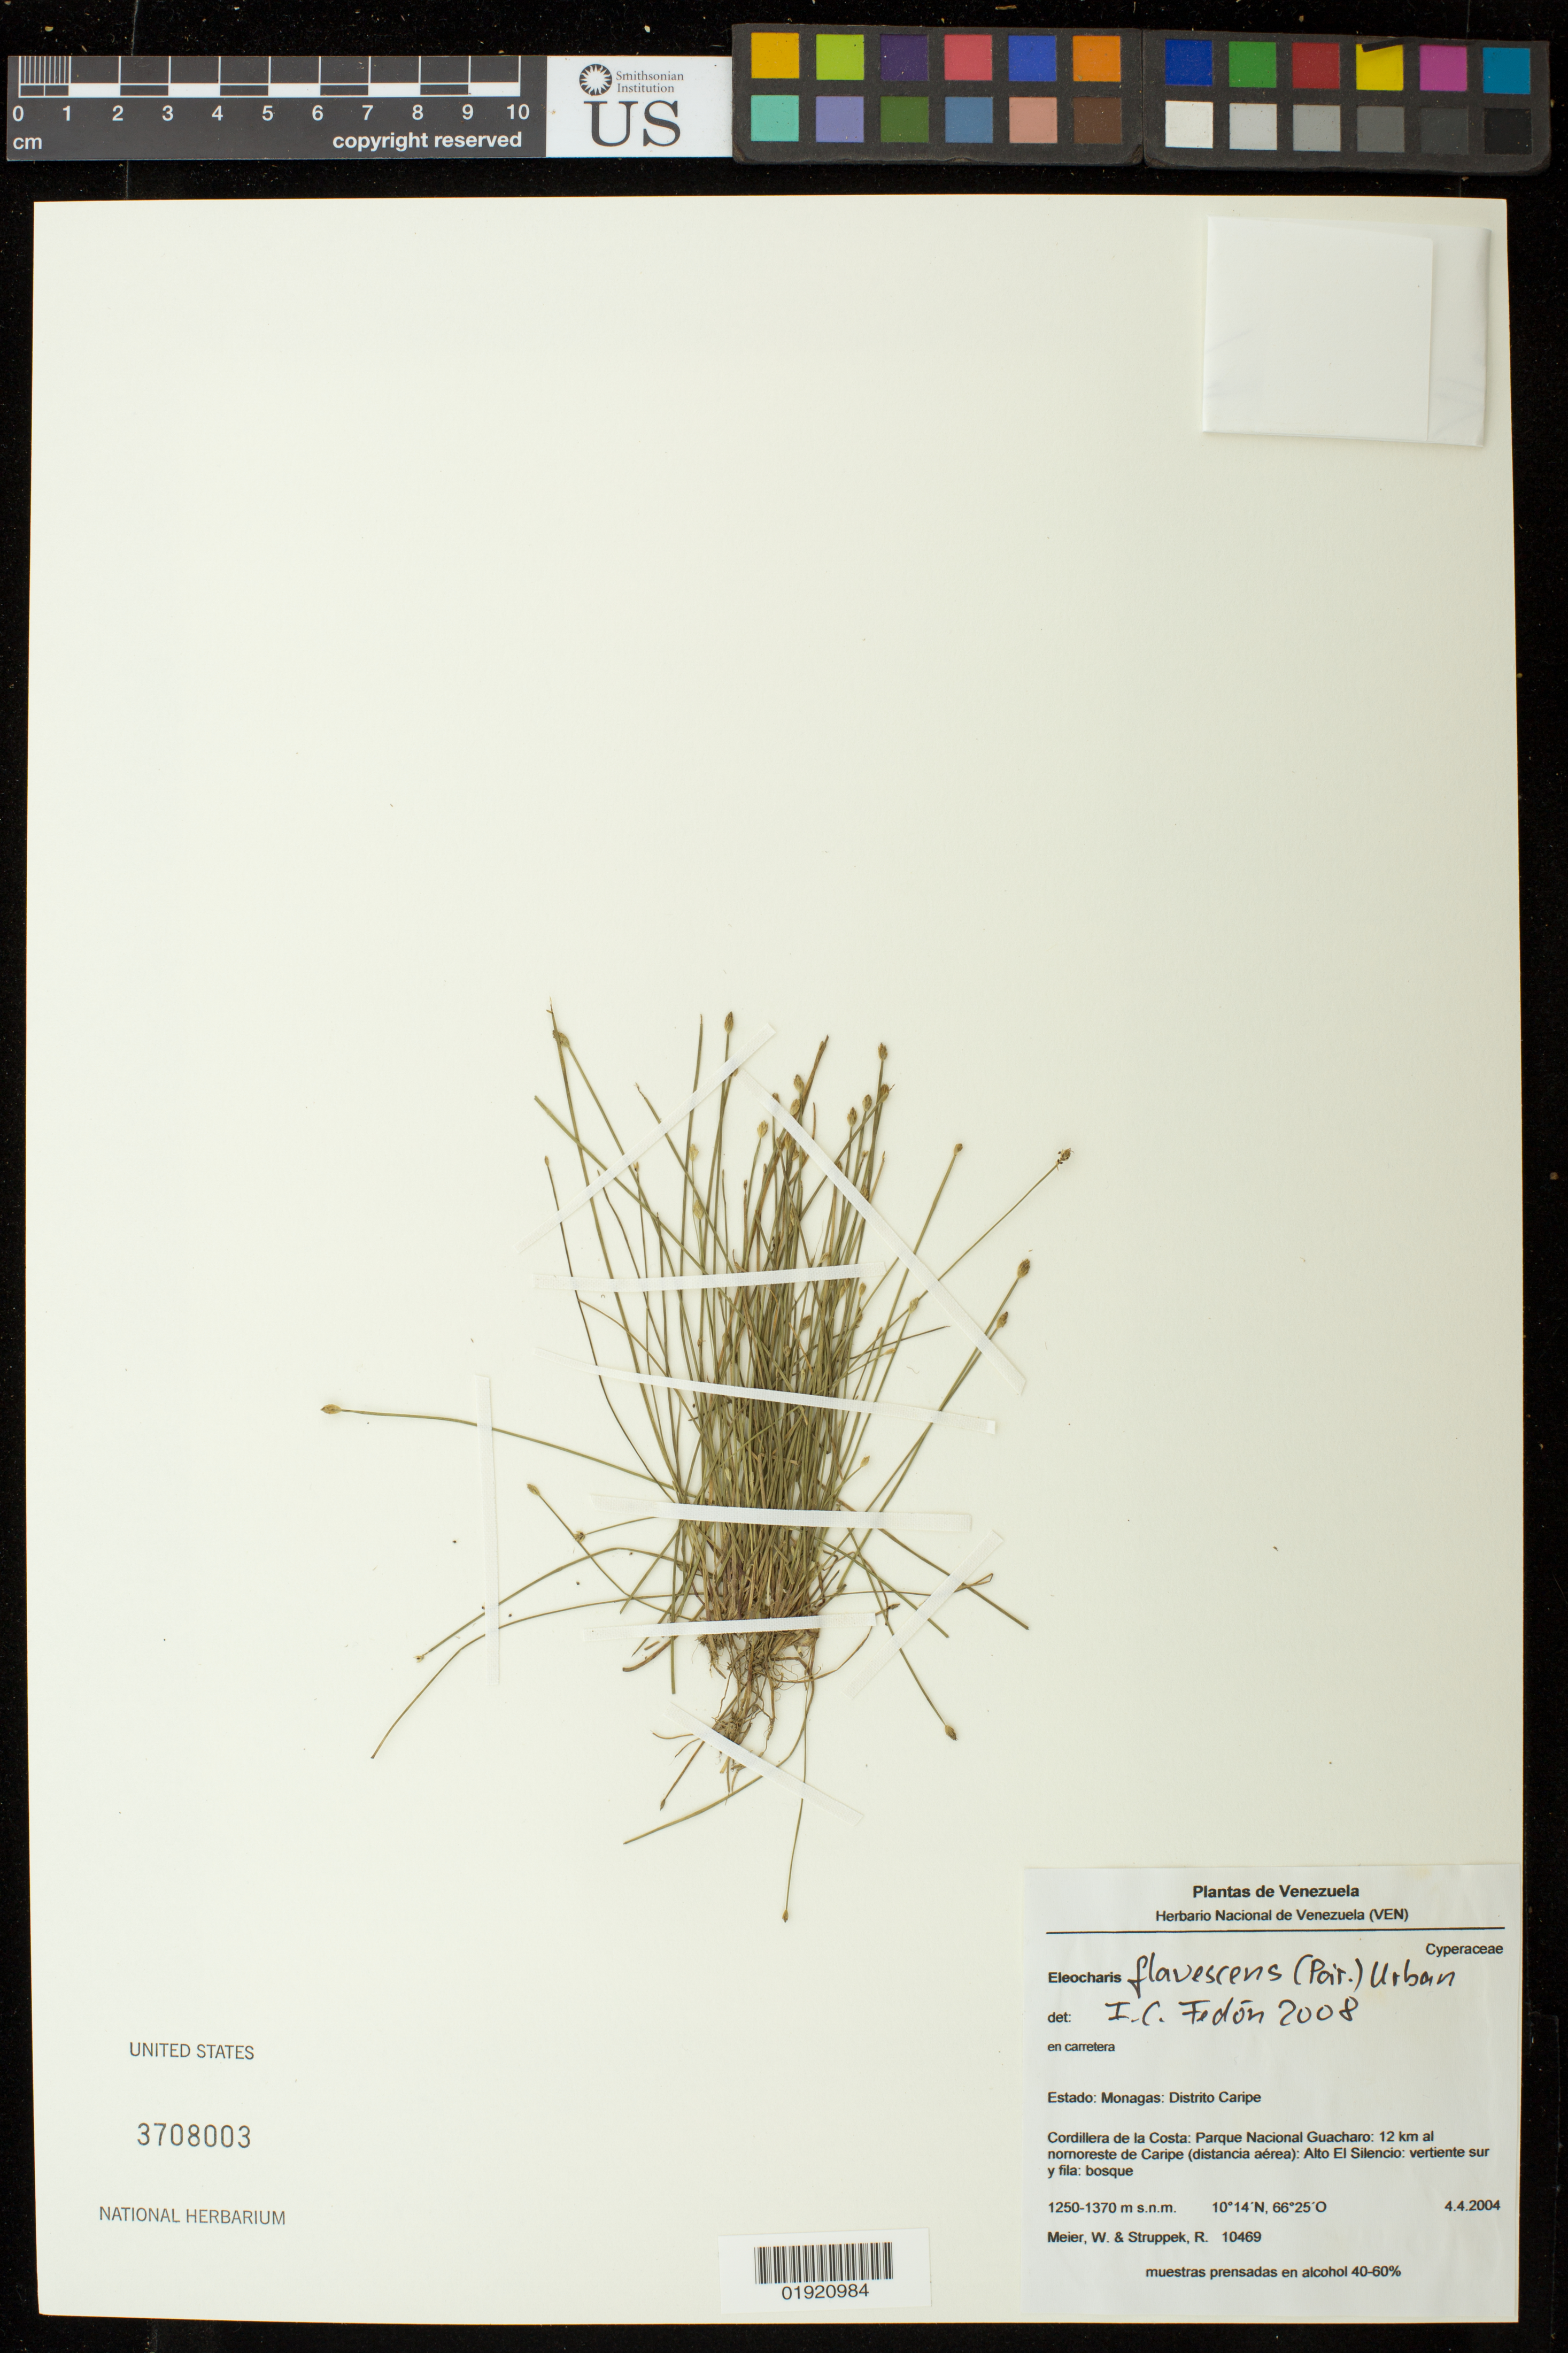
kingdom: Plantae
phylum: Tracheophyta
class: Liliopsida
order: Poales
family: Cyperaceae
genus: Eleocharis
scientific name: Eleocharis flavescens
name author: (Poir.) Urb.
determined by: Fedon, I. C.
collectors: W. Meier & R. Struppek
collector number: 10469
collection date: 2004-04-04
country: Venezuela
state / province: Monagas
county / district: Caripe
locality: Estado: Monagas: Distrito Caripe: Cordillera de la Costa: Parque Nacional Guacharo: 12 km al noroeste de Caripe (distancia aerea): Alto El Silencio.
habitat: Vertiente sur y fila: bosque.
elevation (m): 1250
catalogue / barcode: US 3708003